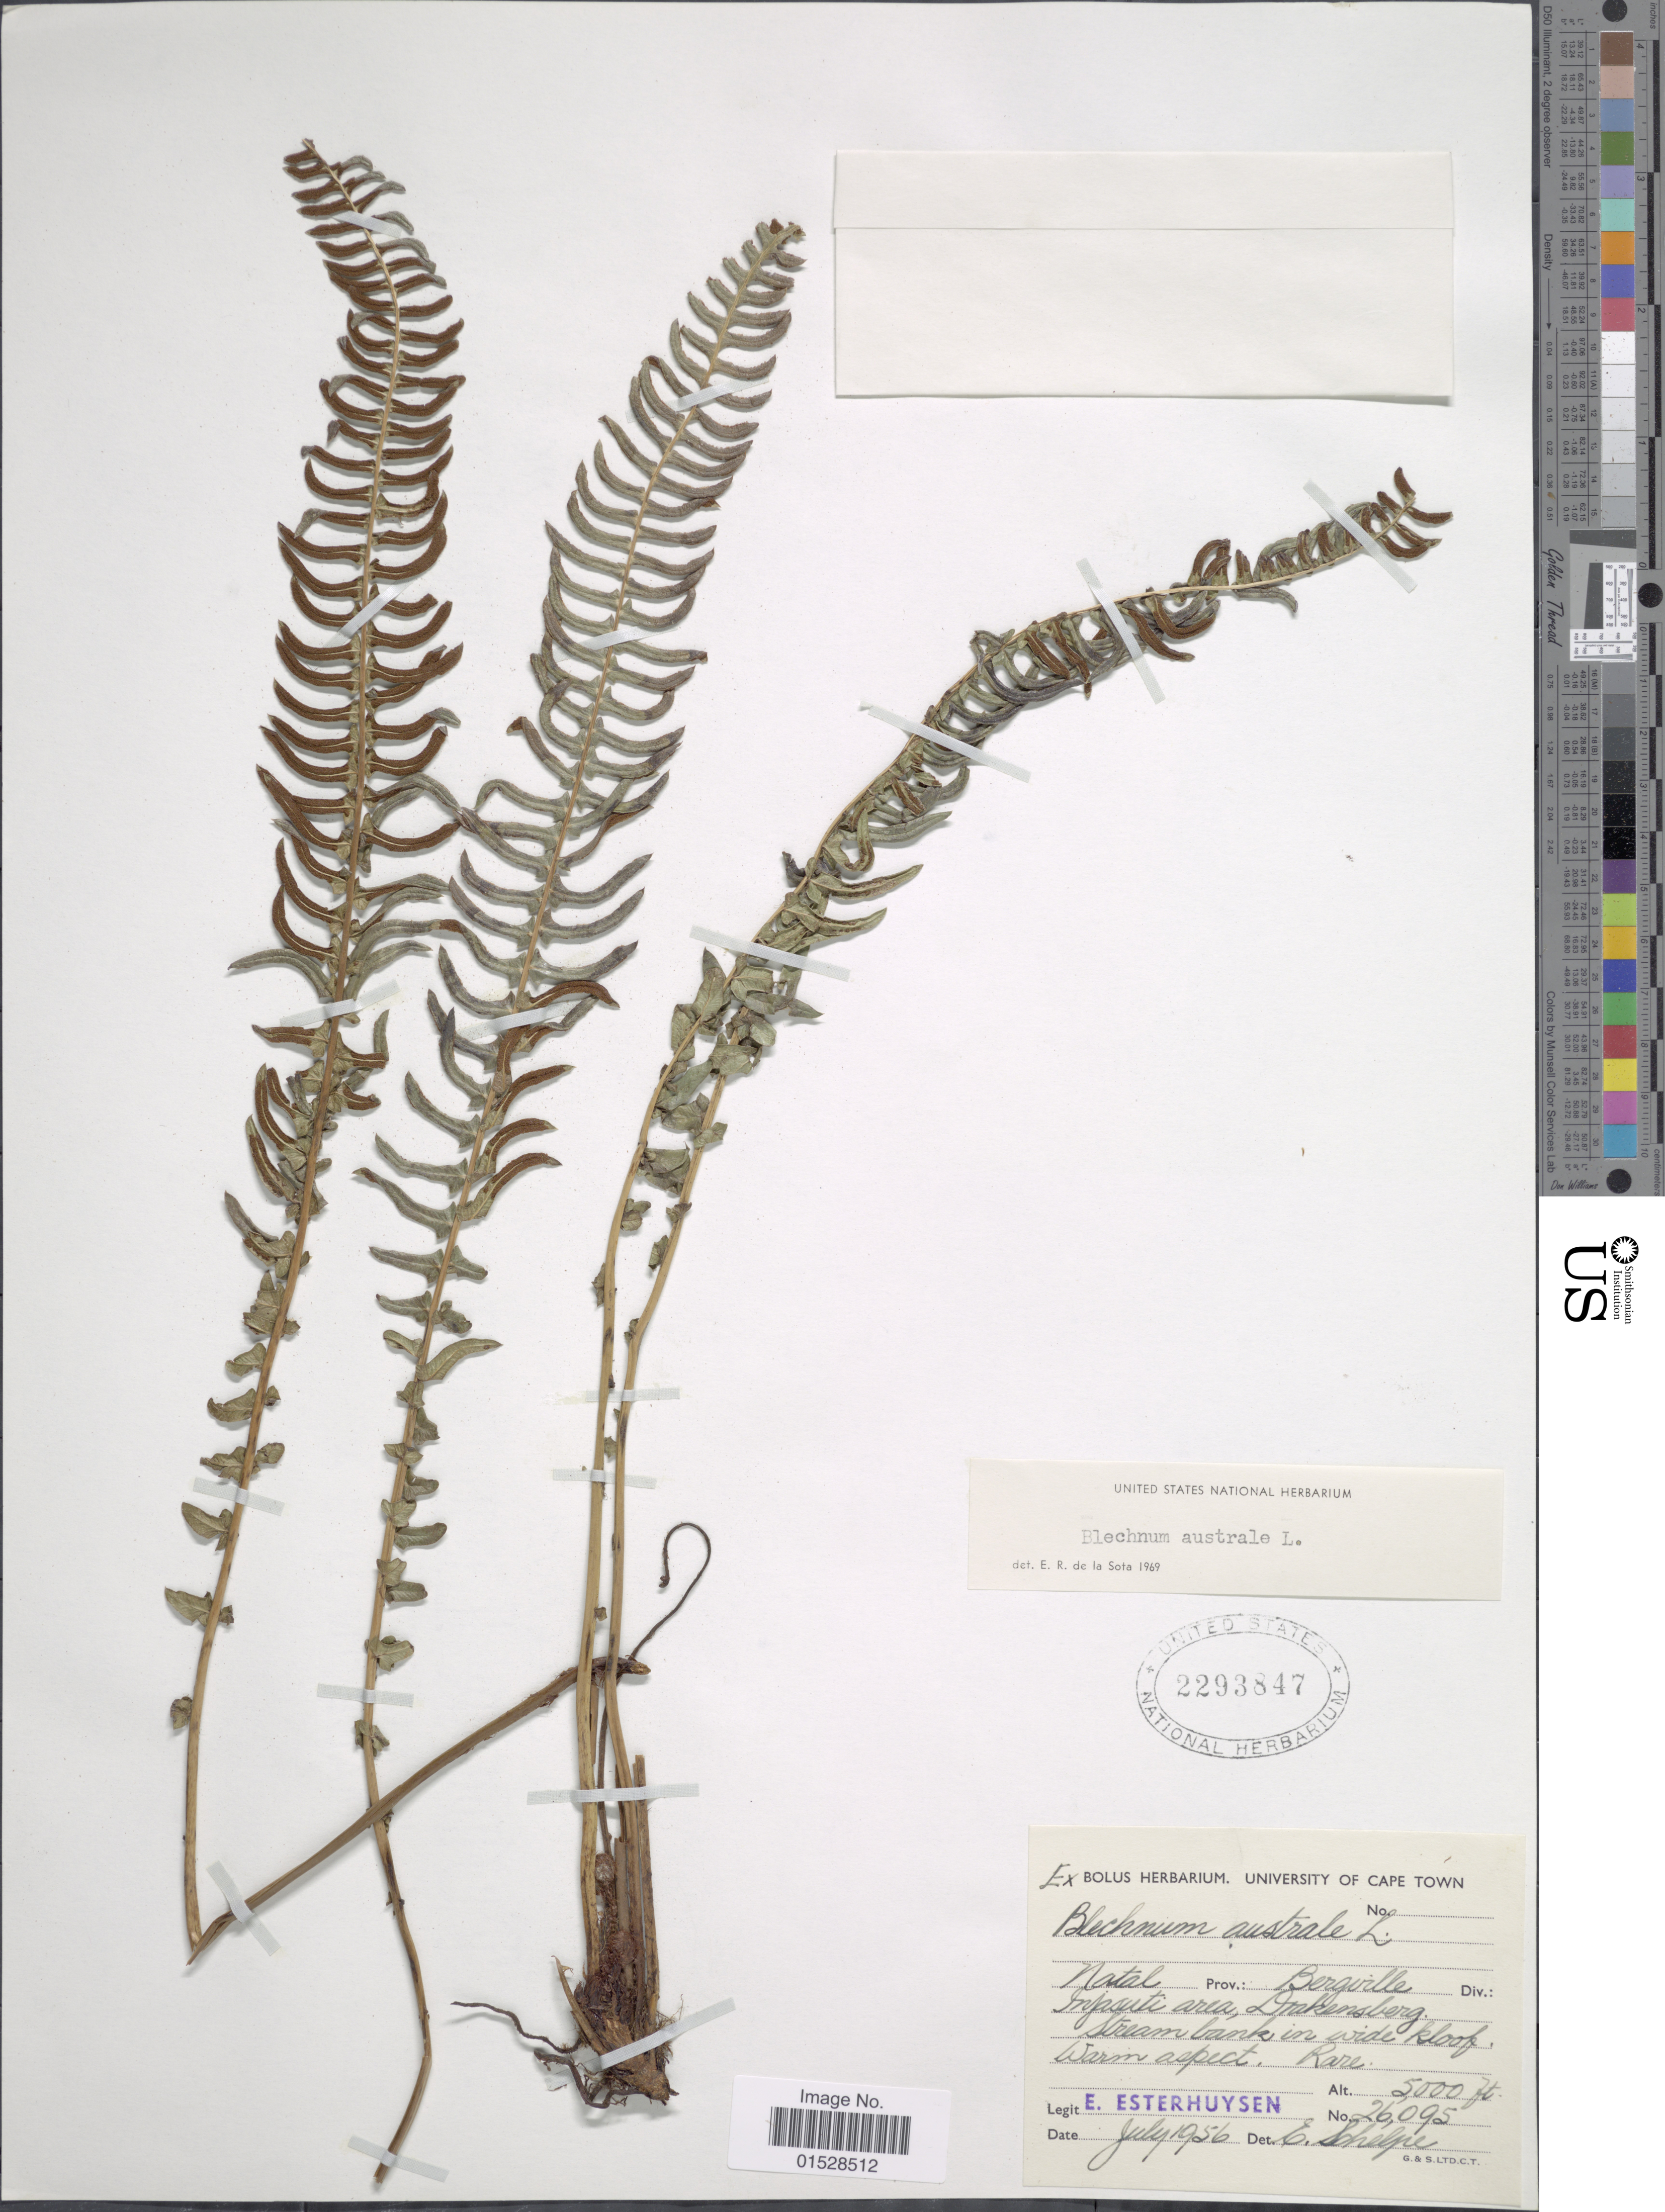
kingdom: Plantae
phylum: Tracheophyta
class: Polypodiopsida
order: Polypodiales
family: Blechnaceae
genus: Blechnum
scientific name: Blechnum australe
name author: L.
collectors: E. E. Esterhuysen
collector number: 26095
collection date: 1956-07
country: South Africa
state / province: KwaZulu-Natal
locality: Natal, Bergville, Div.: Injasuti area, Drakensberg.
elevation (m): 1524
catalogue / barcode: US 2293847